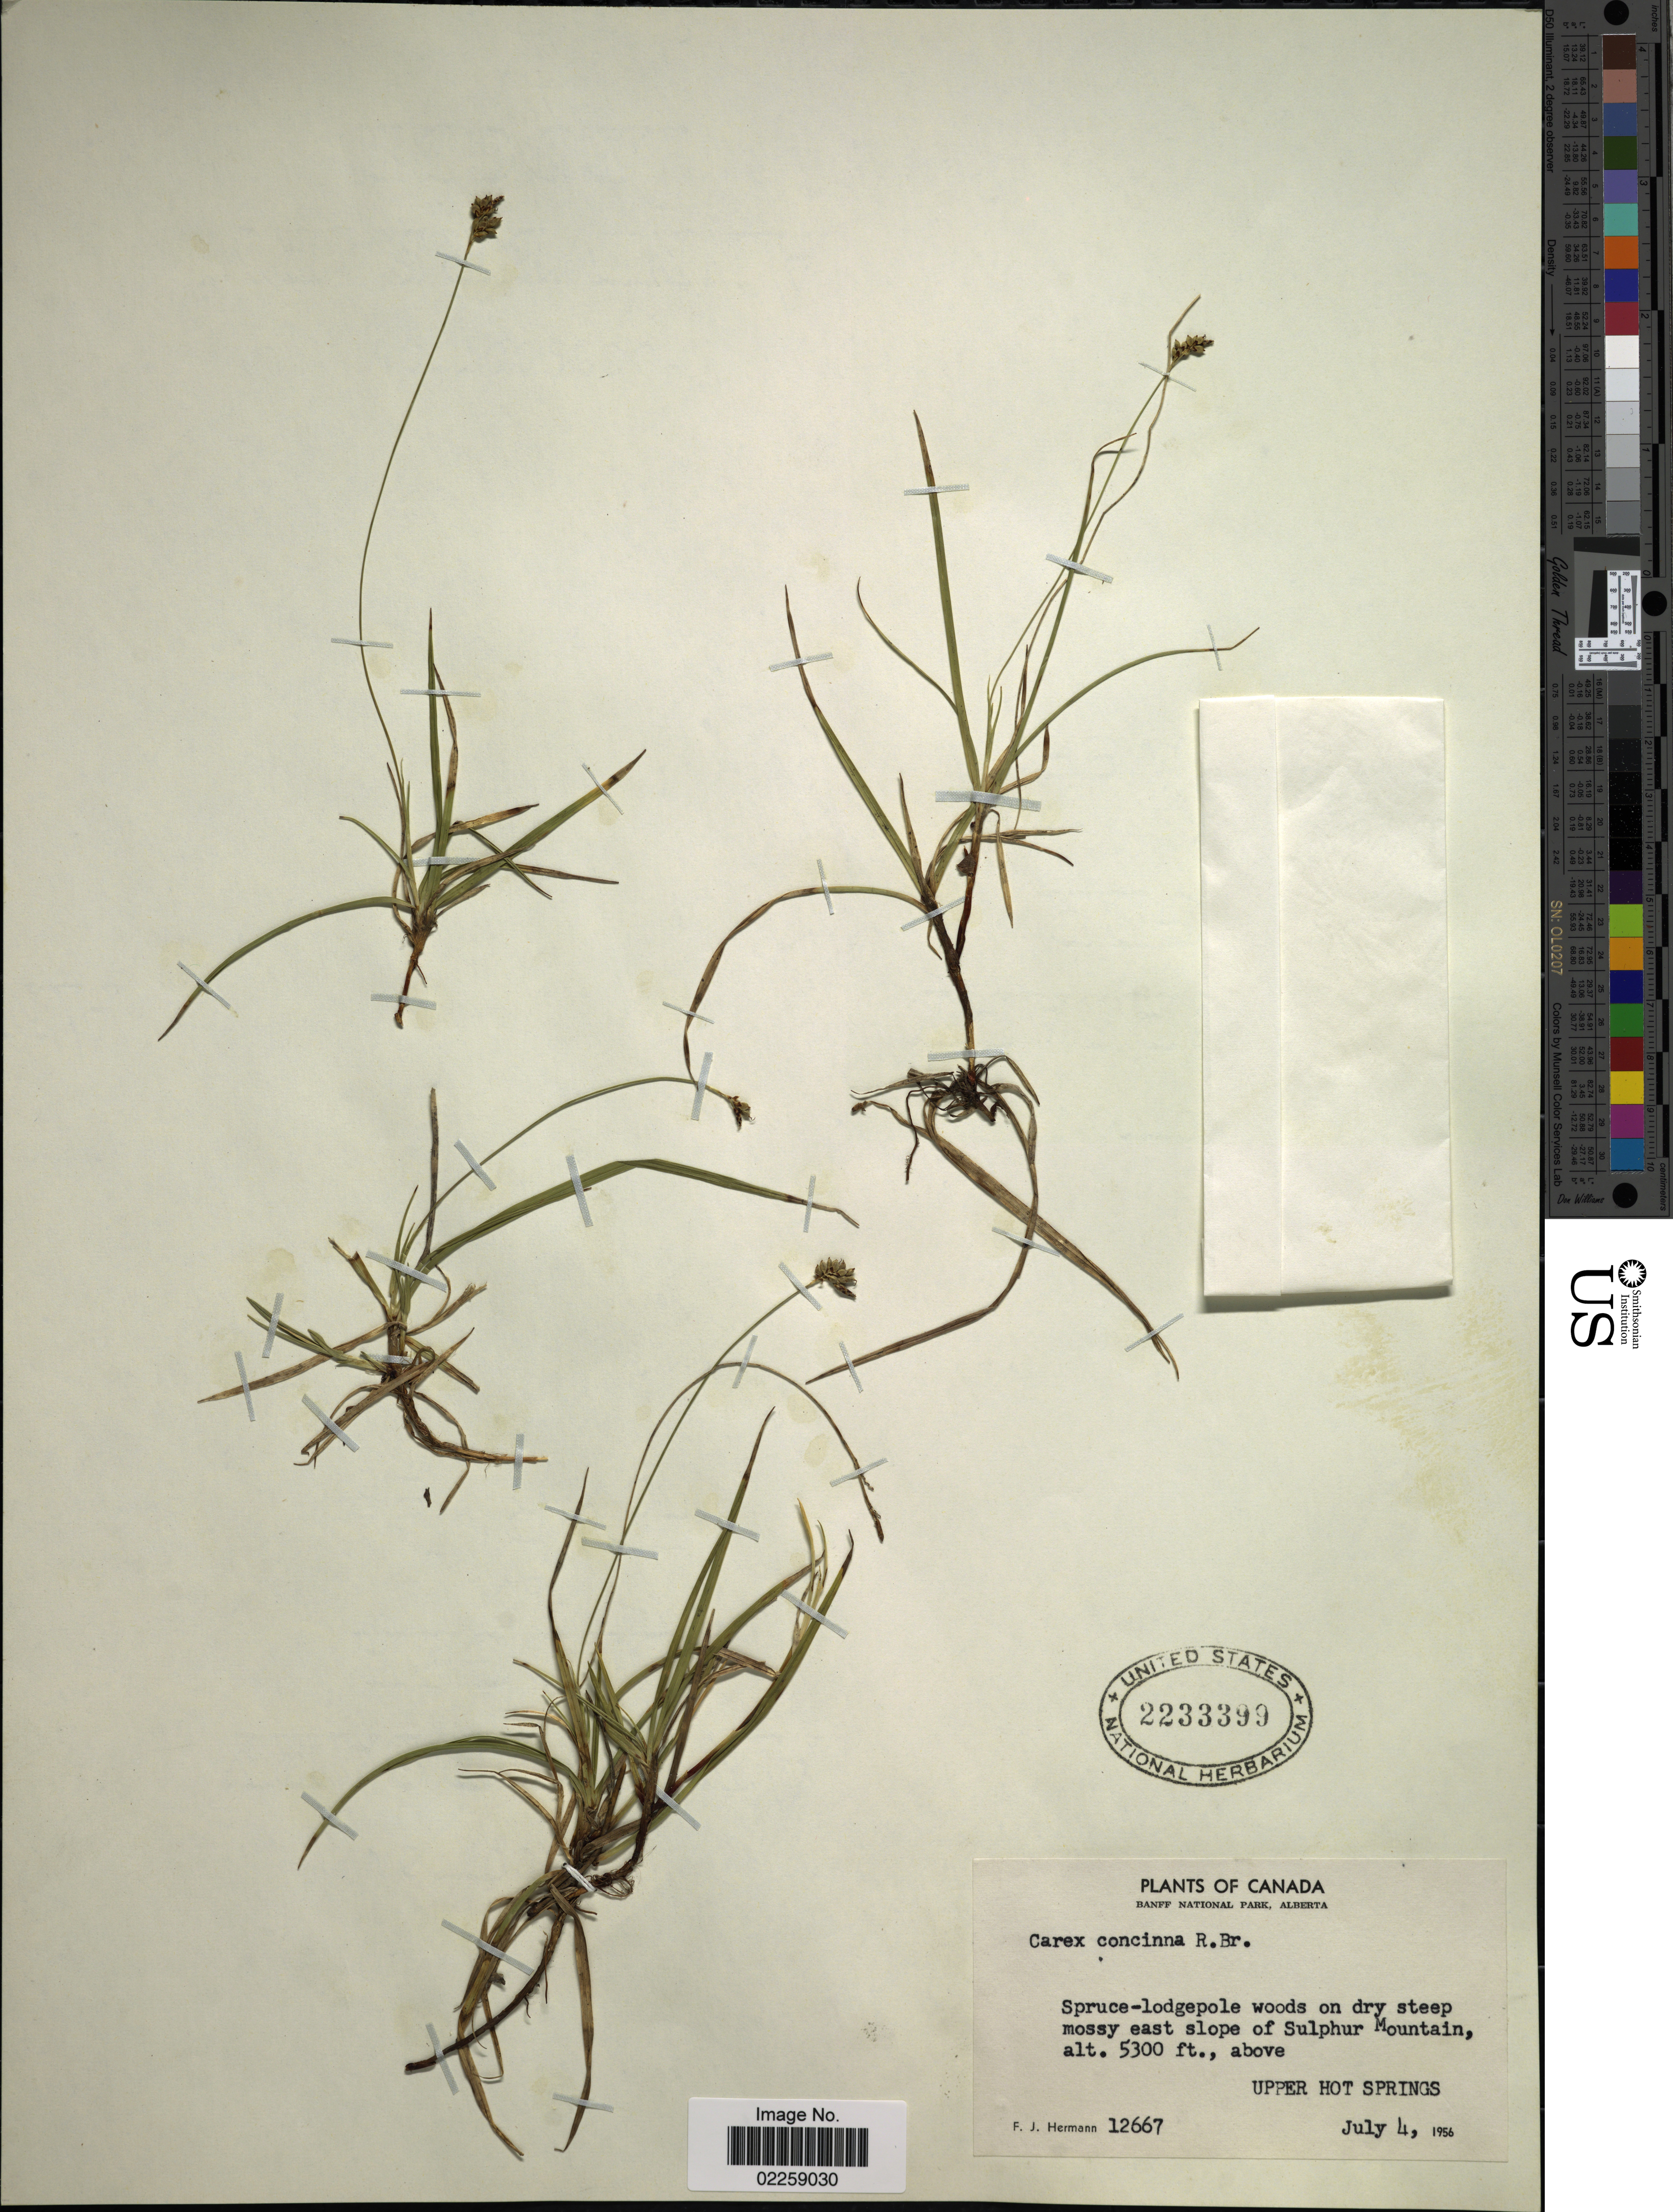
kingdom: Plantae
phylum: Tracheophyta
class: Liliopsida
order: Poales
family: Cyperaceae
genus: Carex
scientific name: Carex concinna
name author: R. Br.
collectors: F. J. Hermann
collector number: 12667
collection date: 1956-07-04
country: Canada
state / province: Alberta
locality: Banff National Park, Alberta. Mossy east slope of Sulphur Mountain. Upper Hot Springs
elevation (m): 1615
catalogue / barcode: US 2233399